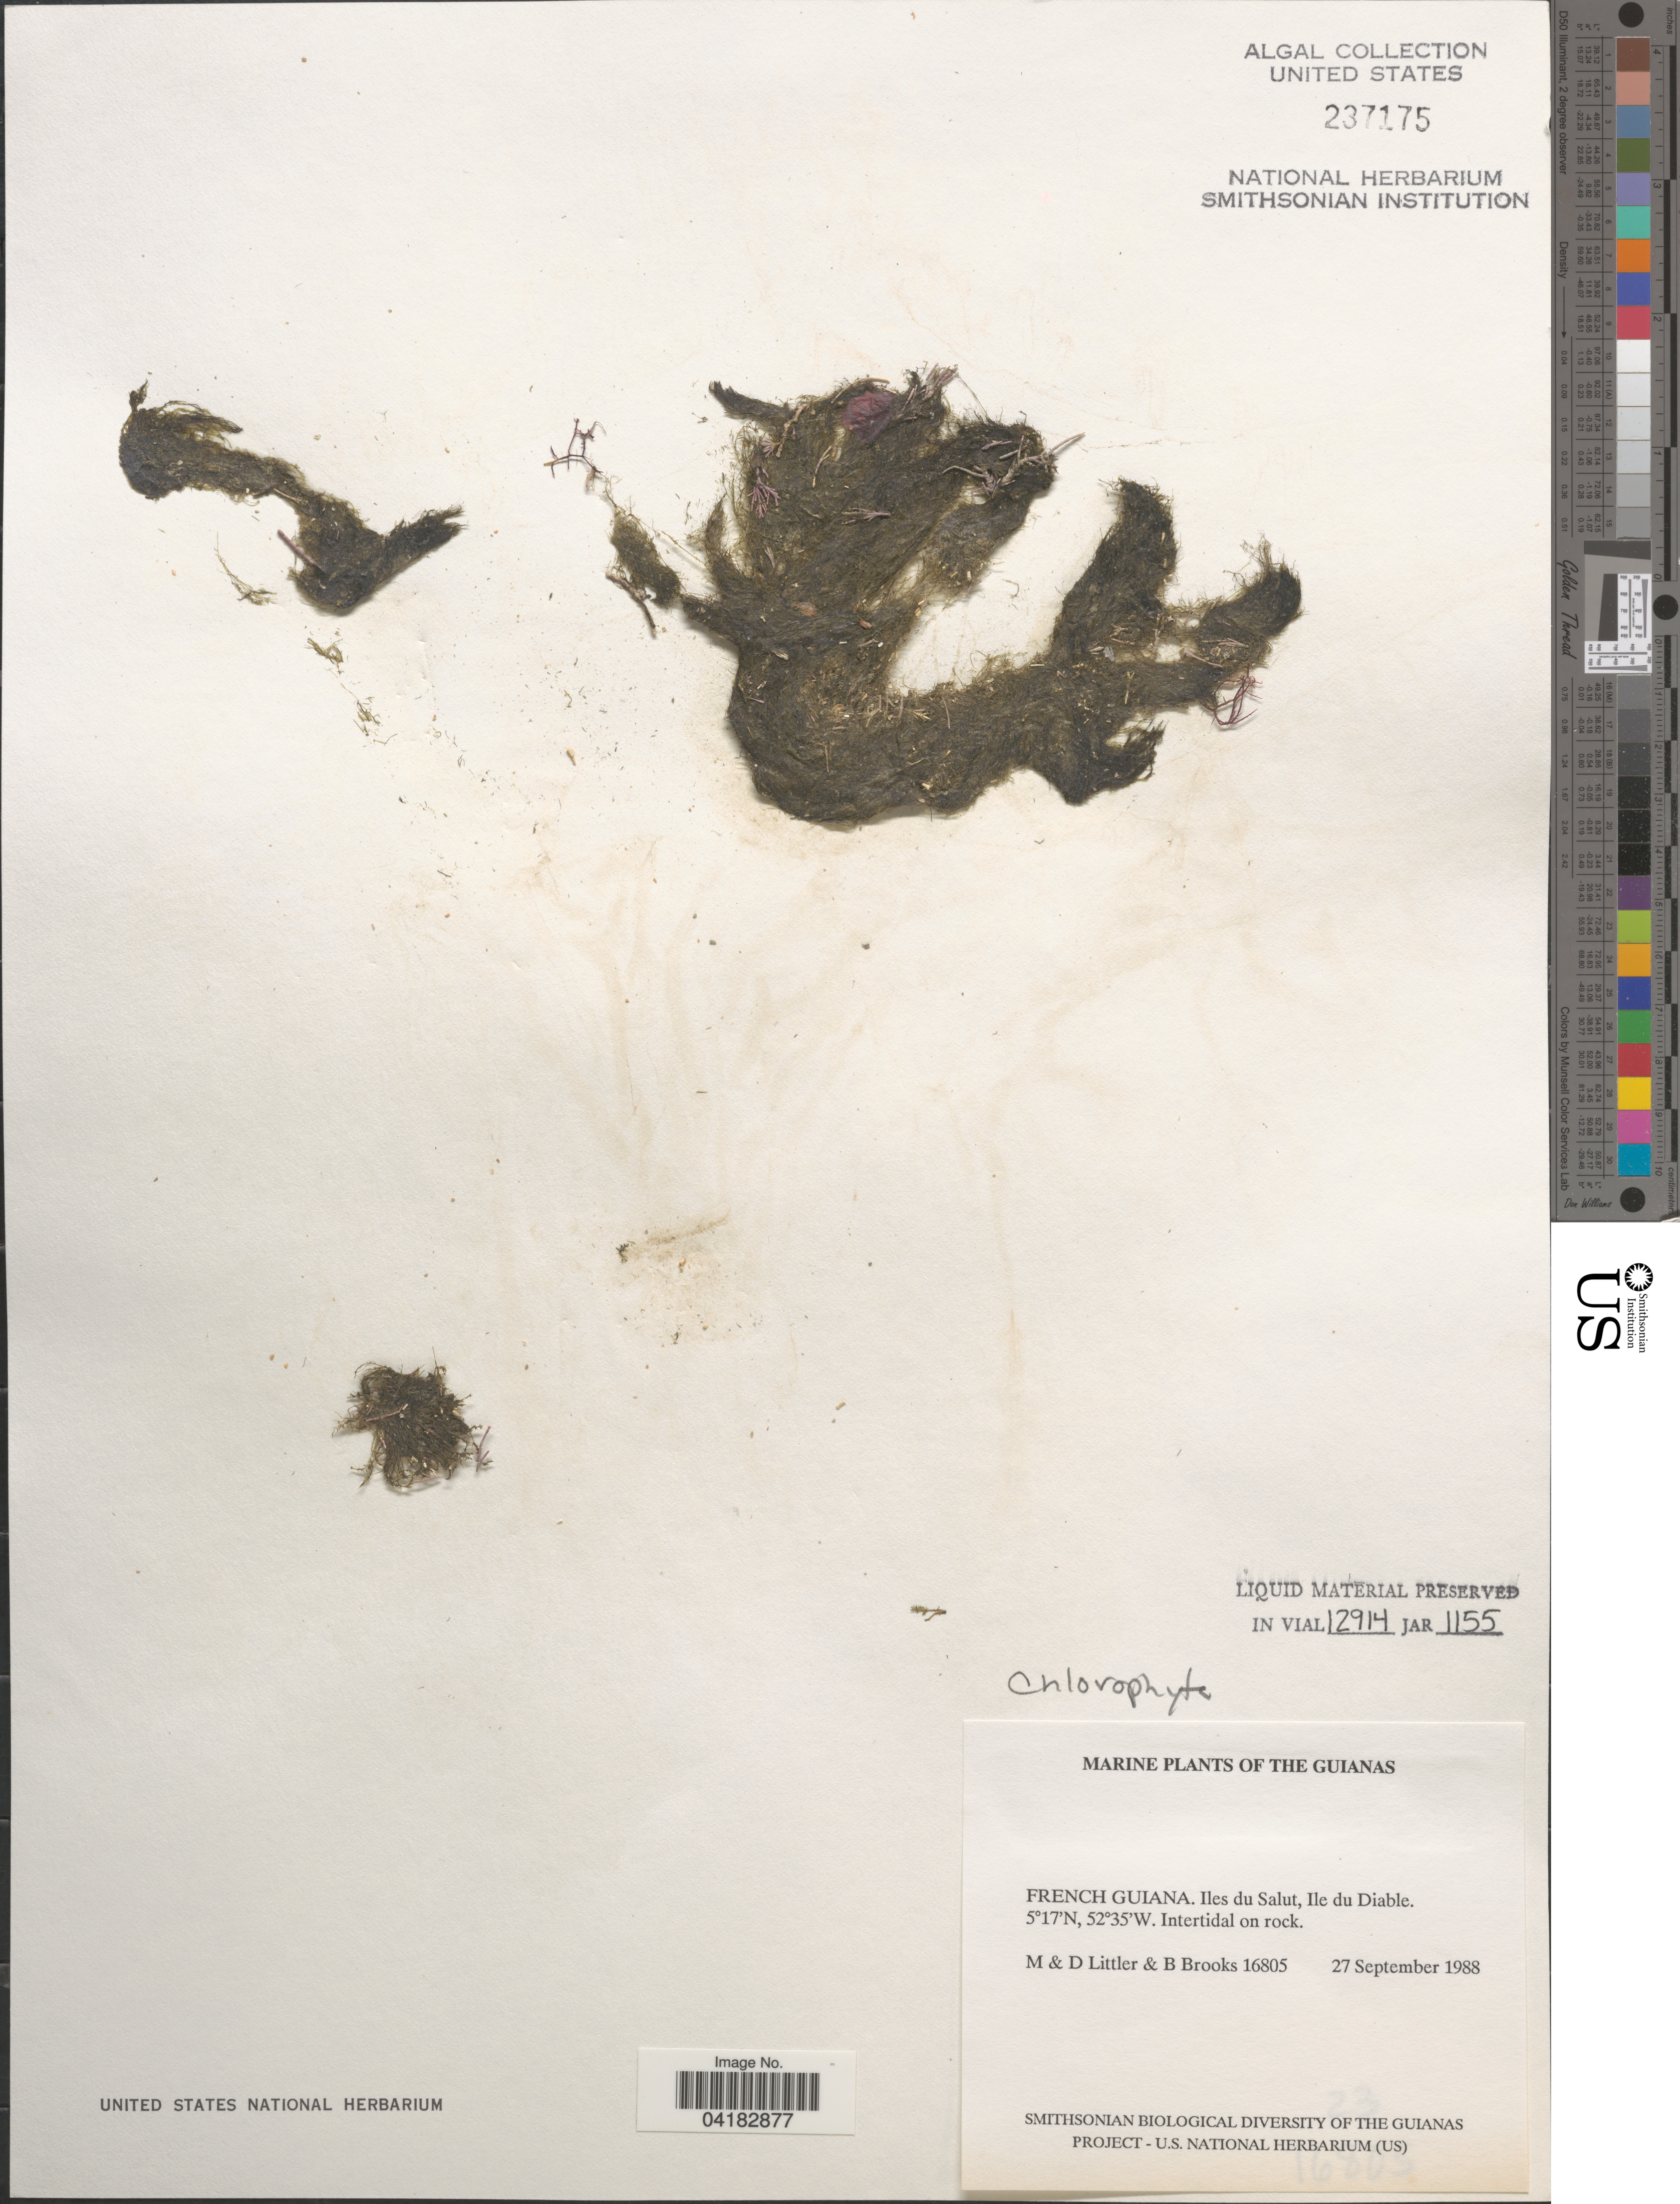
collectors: M. Littler, D. S. Littler & B. Brooks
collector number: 16805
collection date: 1988-09-27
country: French Guiana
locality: Guianas. Iles du Salut, Ile du Diable.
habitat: Intertidal on rock.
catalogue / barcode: US 237175